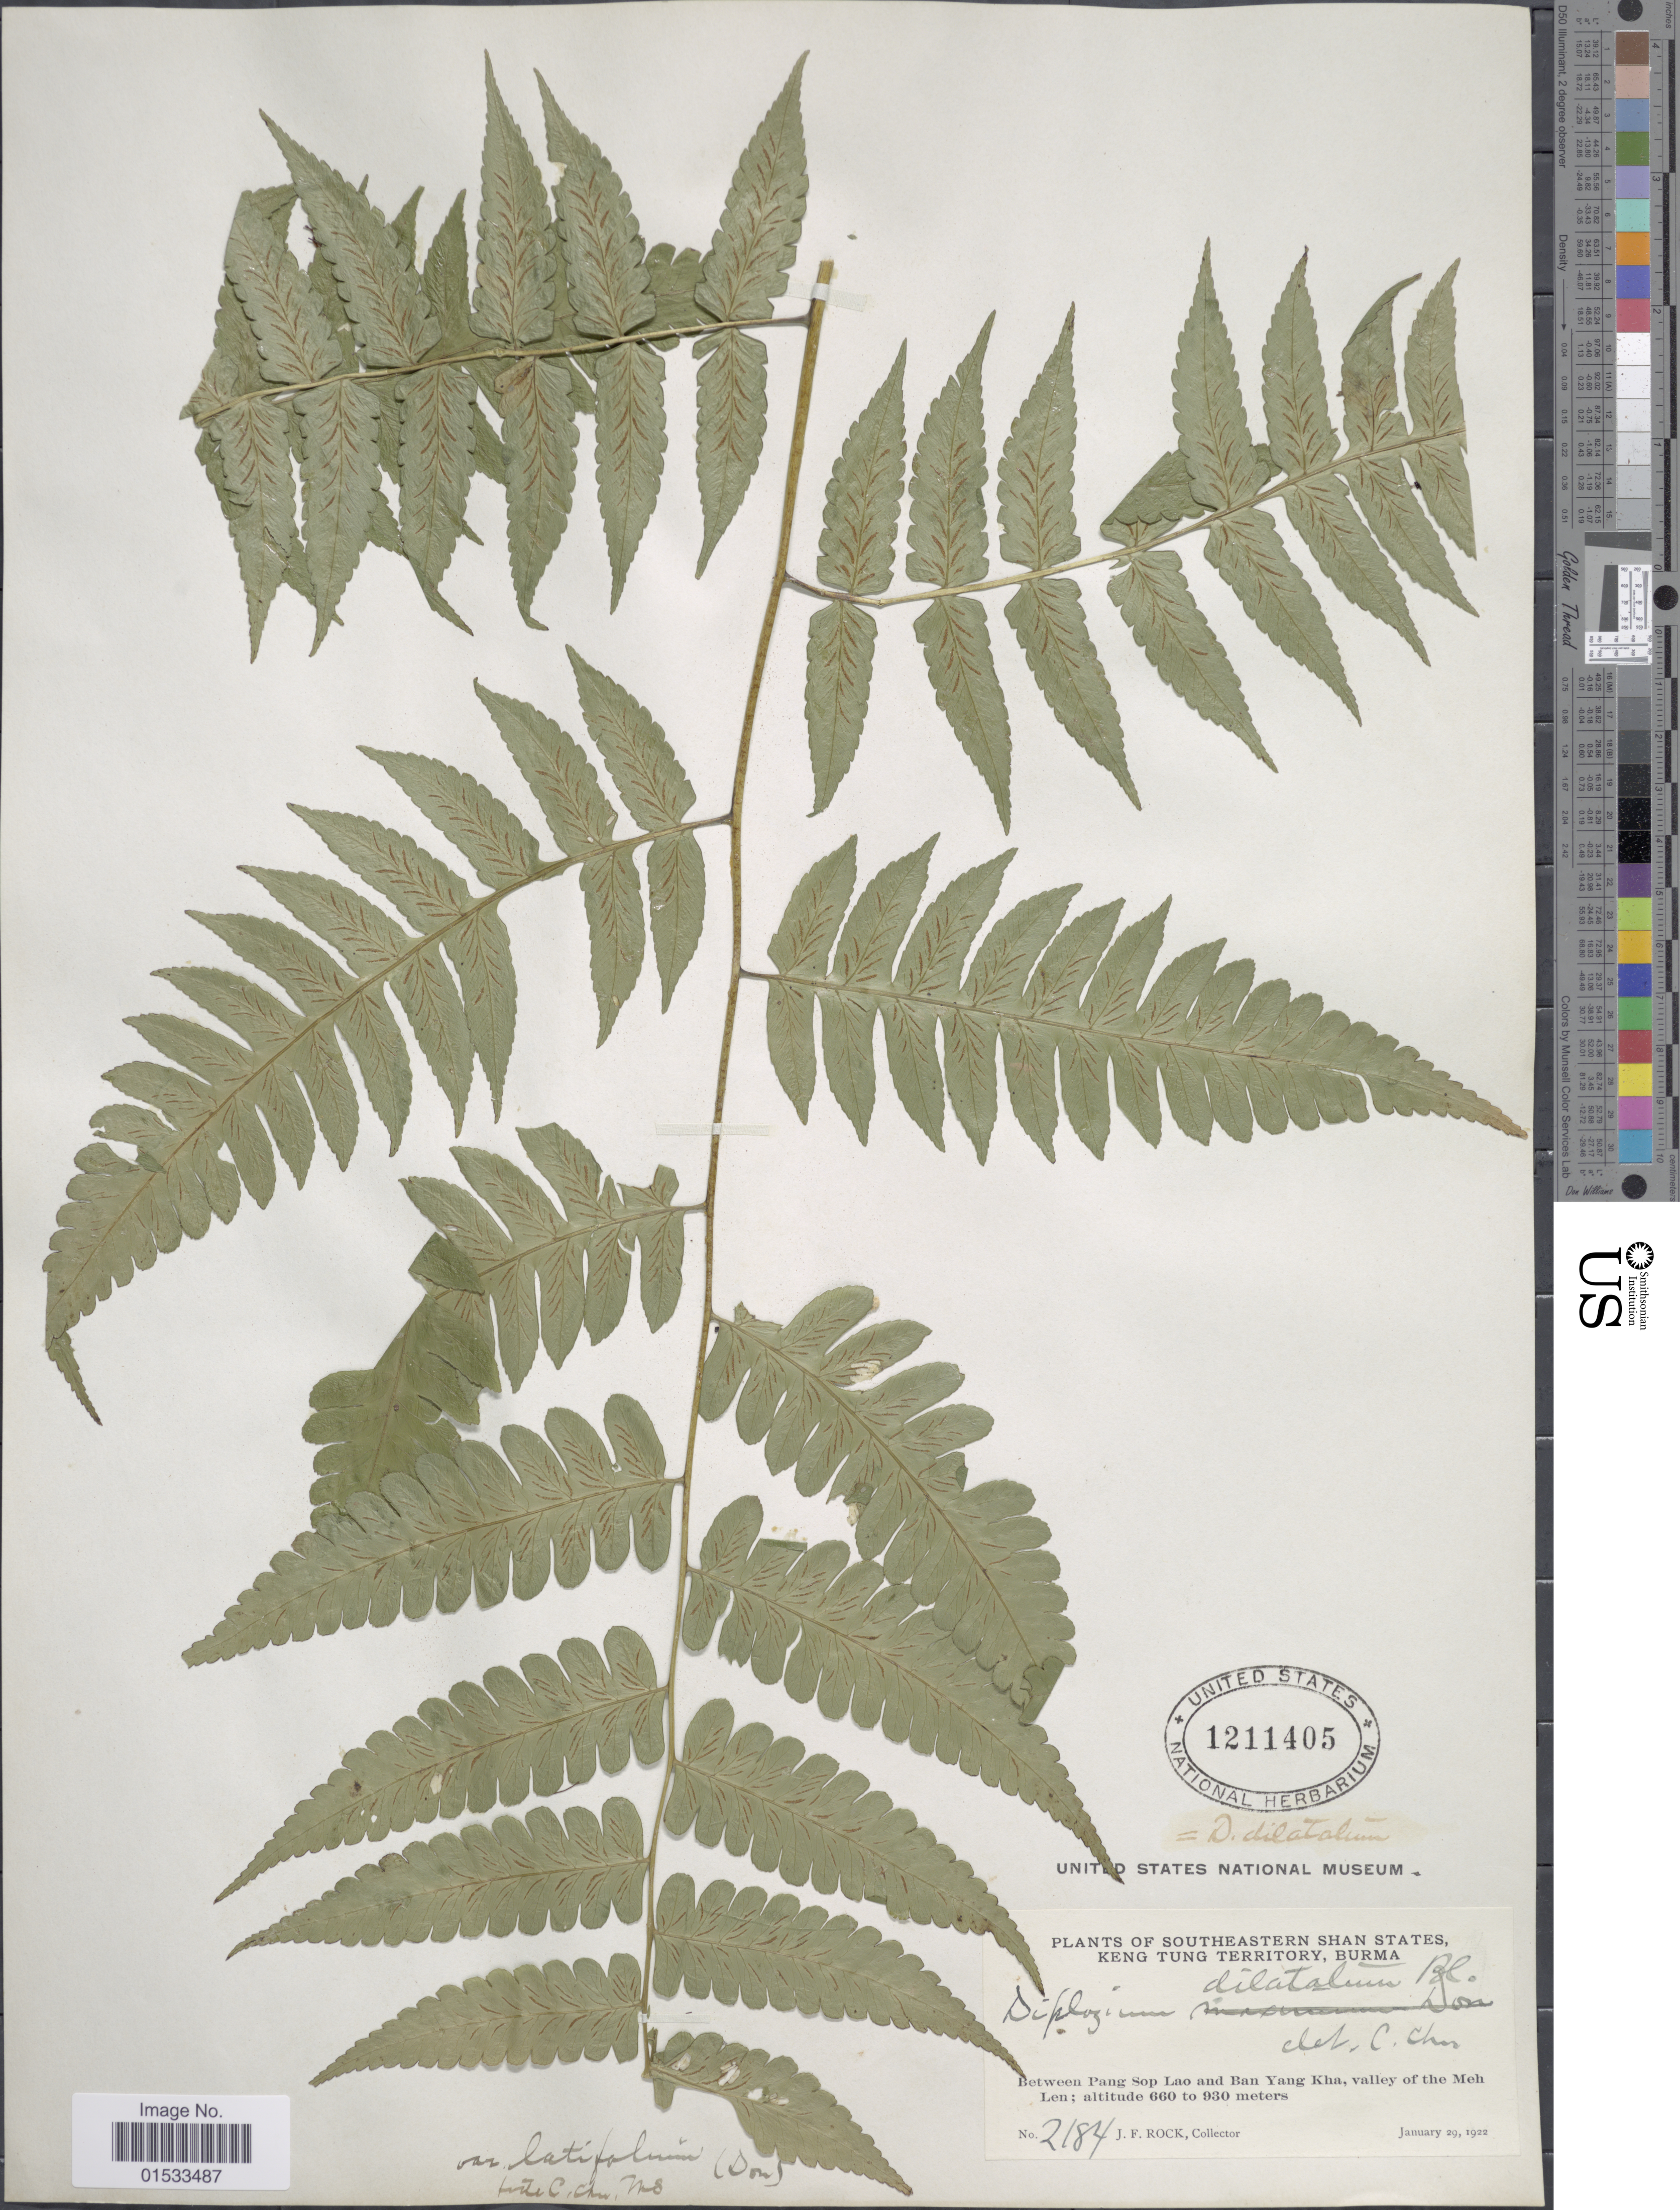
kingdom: Plantae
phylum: Tracheophyta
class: Polypodiopsida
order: Polypodiales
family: Athyriaceae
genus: Diplazium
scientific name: Diplazium dilatatum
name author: Blume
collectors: J. Rock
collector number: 2184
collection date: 1922-01-29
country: Myanmar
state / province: Shan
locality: Southeastern Shan States, Keng Tung Territory, Burma, between Pang Sop Lao and Ban Yang Kha, valley of the Meh Len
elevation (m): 660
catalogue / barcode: US 1211405